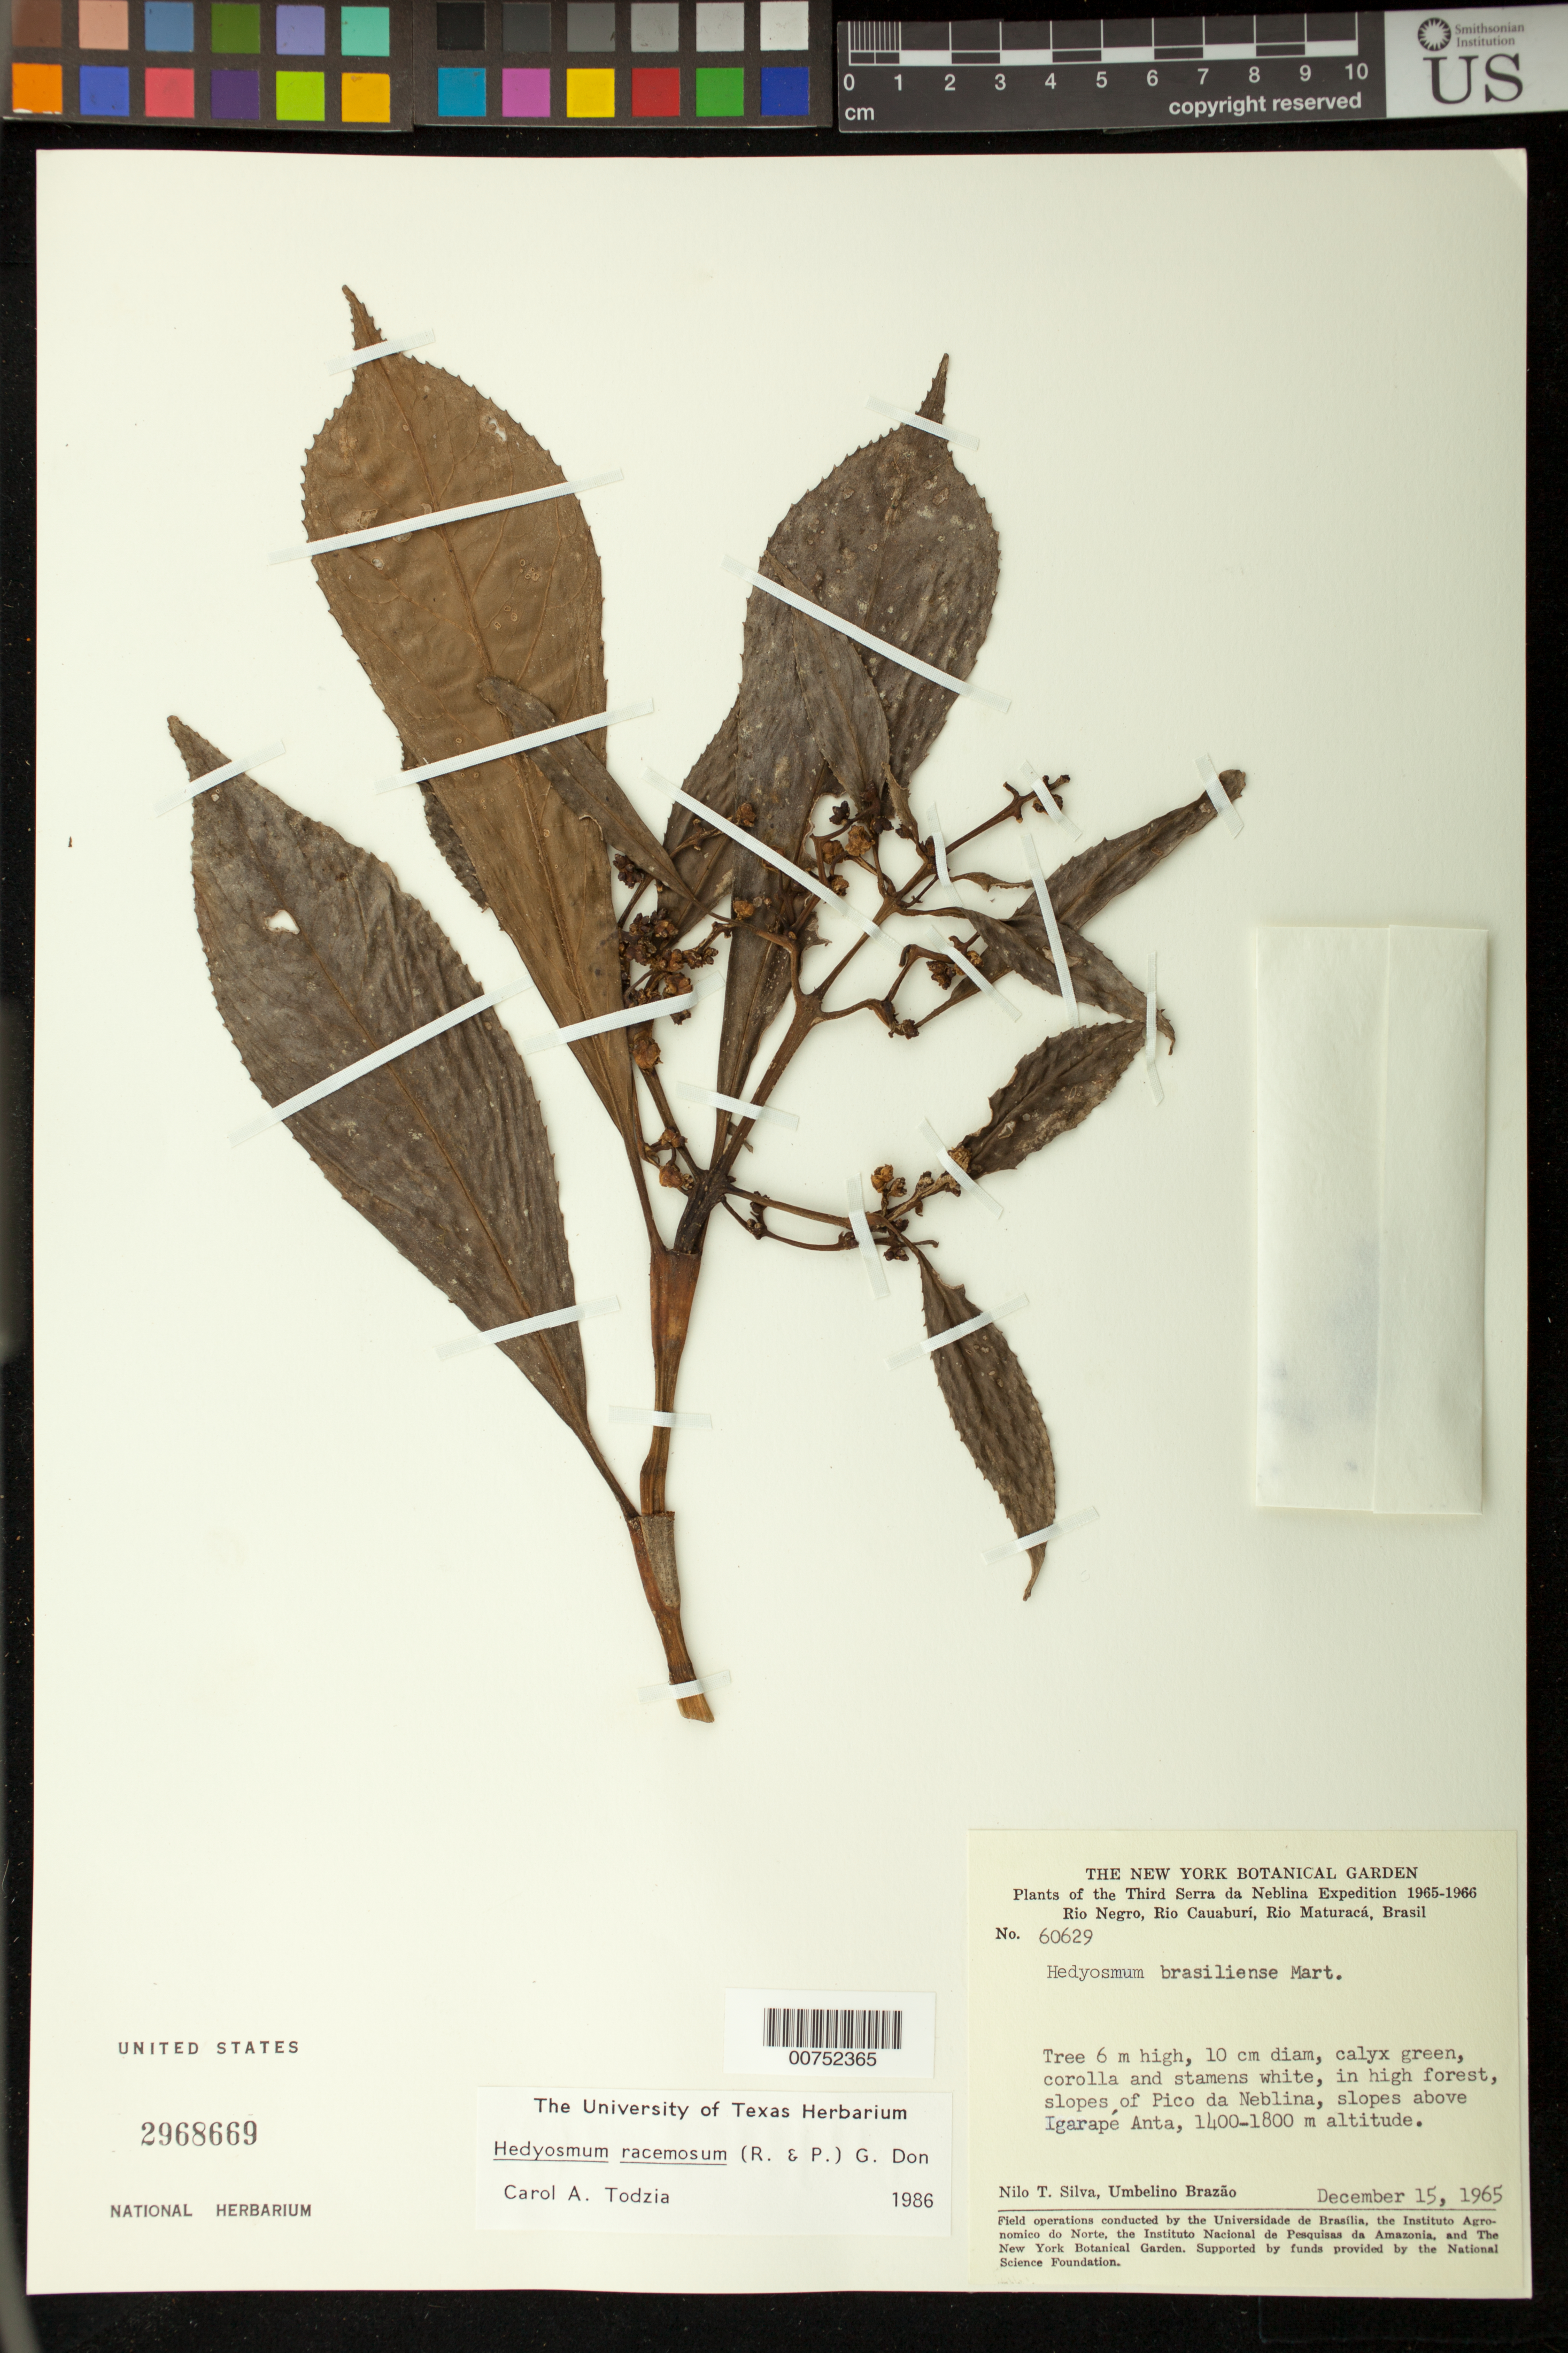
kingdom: Plantae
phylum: Tracheophyta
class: Magnoliopsida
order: Chloranthales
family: Chloranthaceae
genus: Hedyosmum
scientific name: Hedyosmum racemosum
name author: (Ruiz & Pav.) G. Don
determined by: Todzia, C. A., (TEX), University of Texas Austin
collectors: N. T. Silva & U. Brazão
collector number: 60629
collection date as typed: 15-Dec-65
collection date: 1965-12-15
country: Brazil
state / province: Amazonas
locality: Pico da Neblina, above Igarapé Anta; Río Negro, Río Cauaburí, Río Maruacá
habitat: Slopes, in high forest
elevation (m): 1400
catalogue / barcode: US 2968669